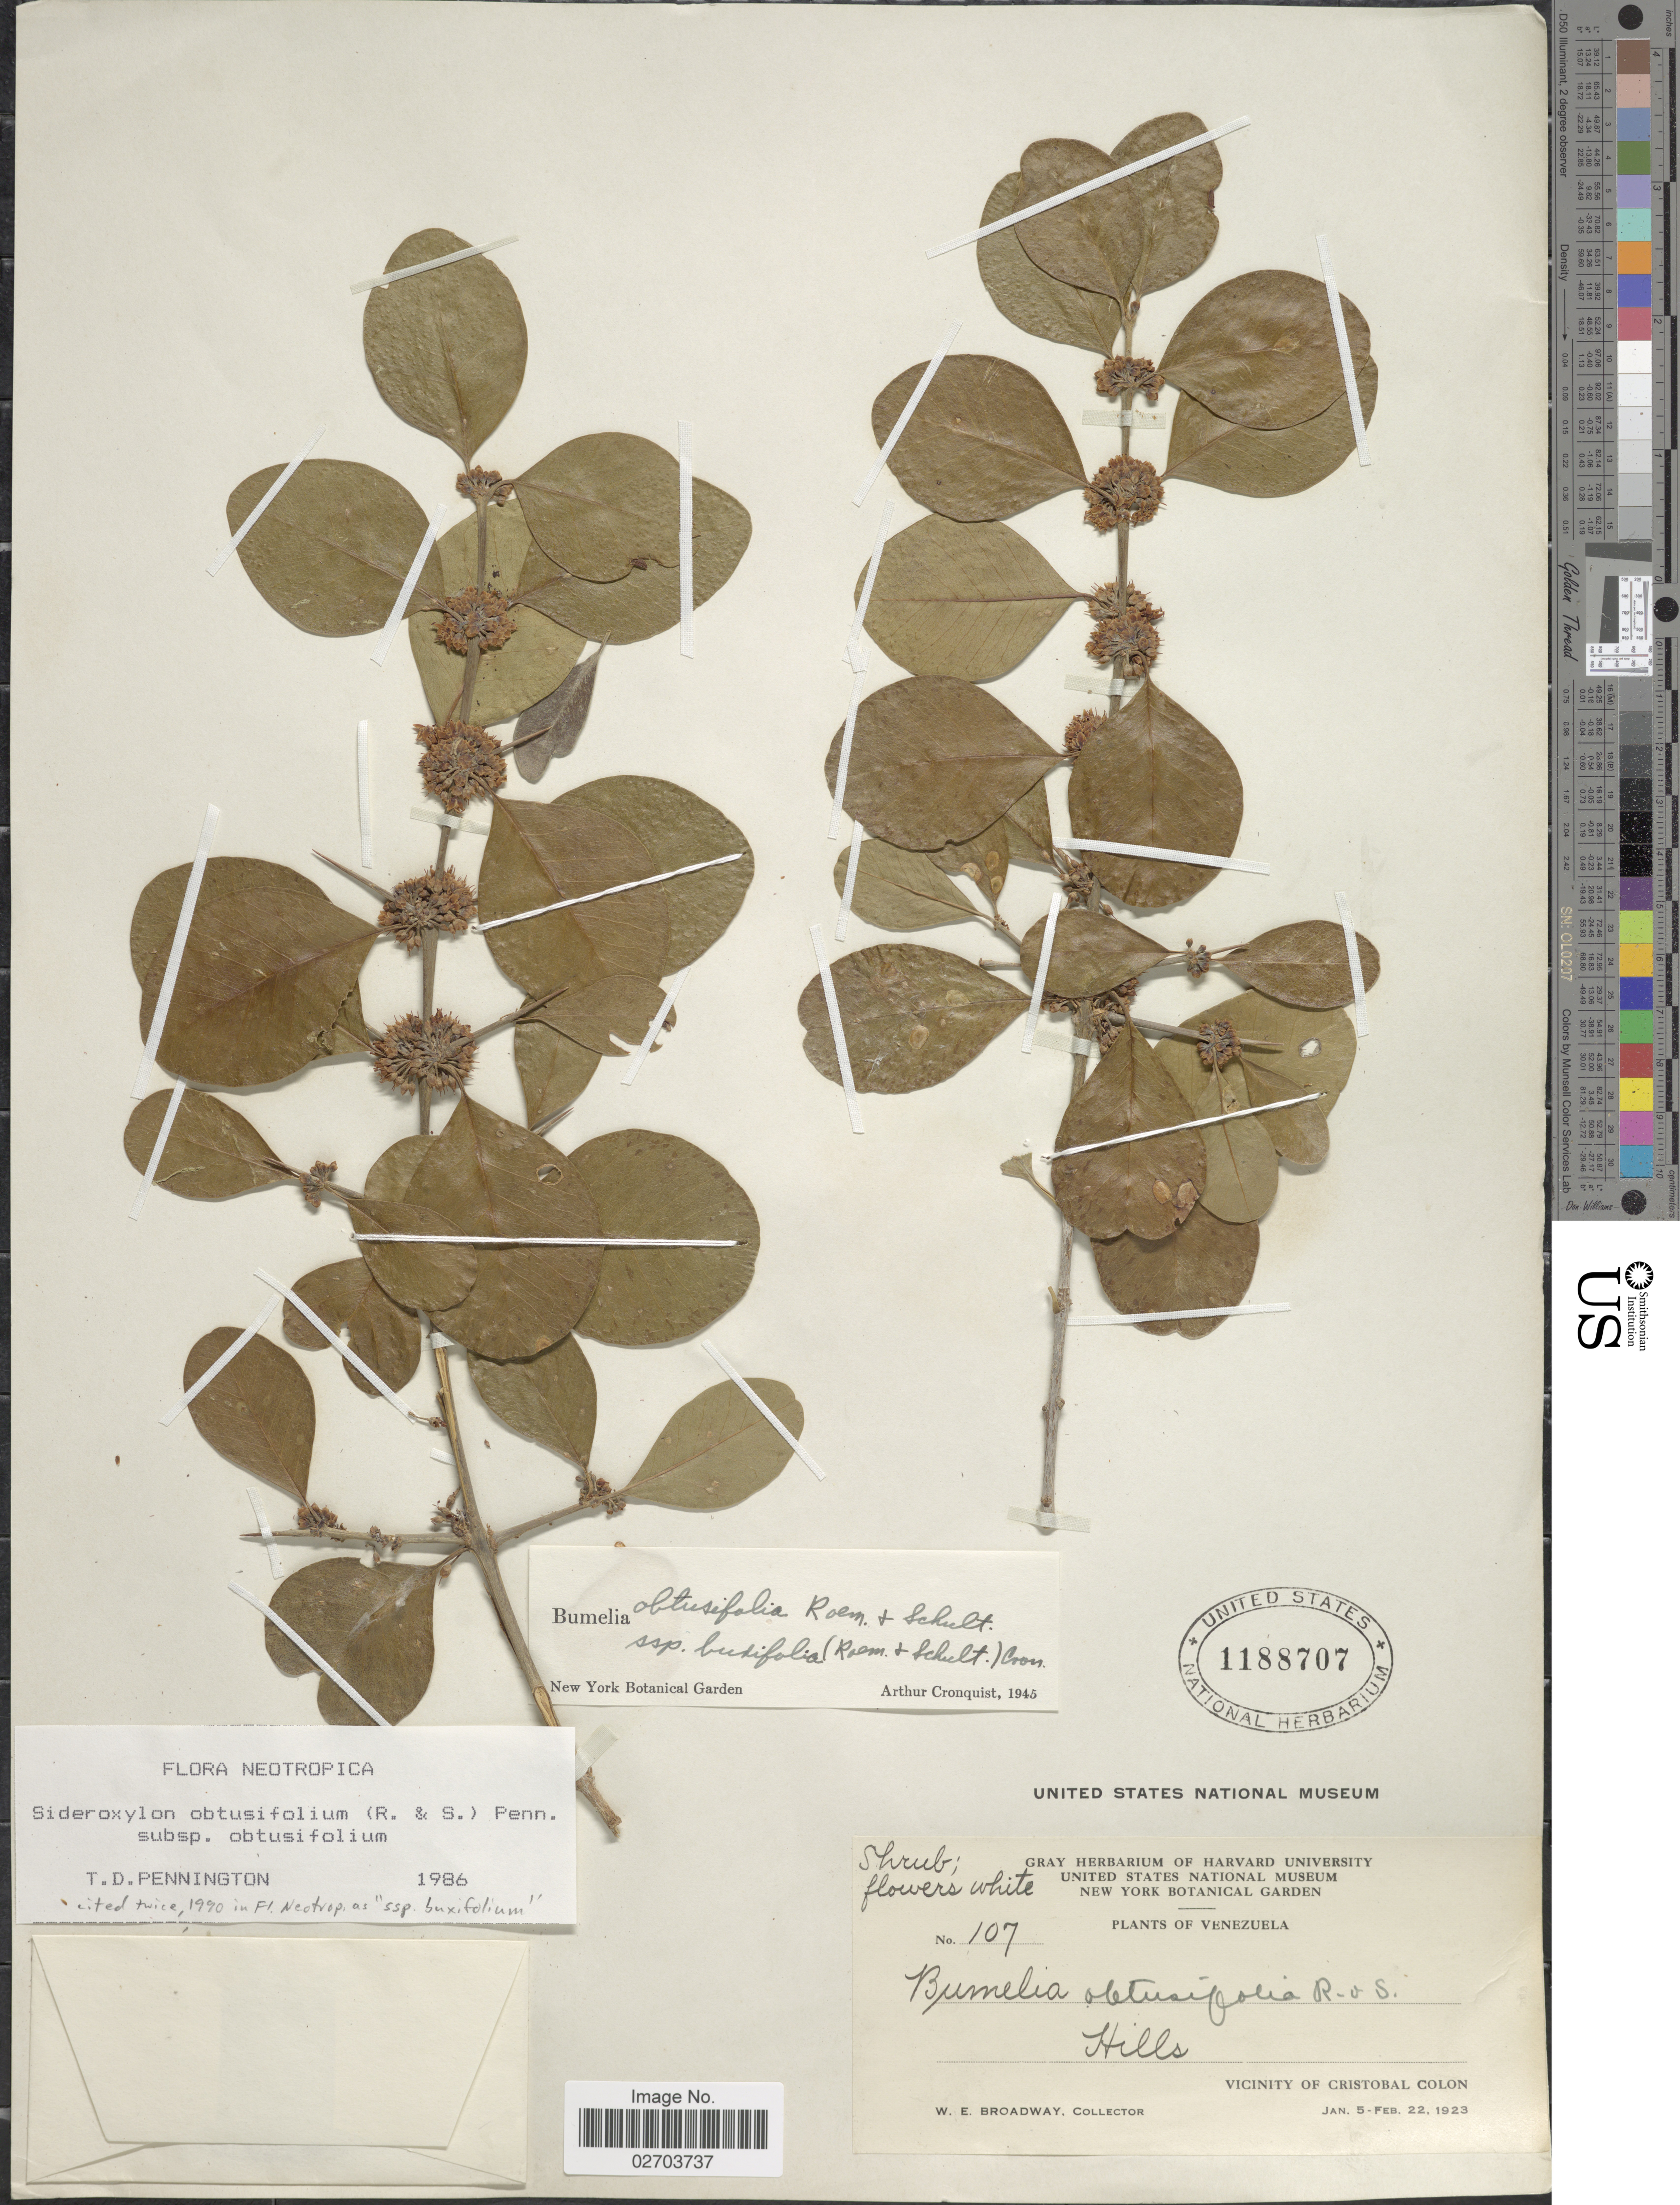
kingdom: Plantae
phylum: Tracheophyta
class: Magnoliopsida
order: Ericales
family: Sapotaceae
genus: Sideroxylon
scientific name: Sideroxylon obtusifolium subsp. buxifolium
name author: (Roem. & Schult.) T.D. Penn.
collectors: W. E. Broadway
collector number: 107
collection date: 1923-01-05/1923-02-22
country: Venezuela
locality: Hills, Vicinity of Cristobal Colon.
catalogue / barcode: US 1188707